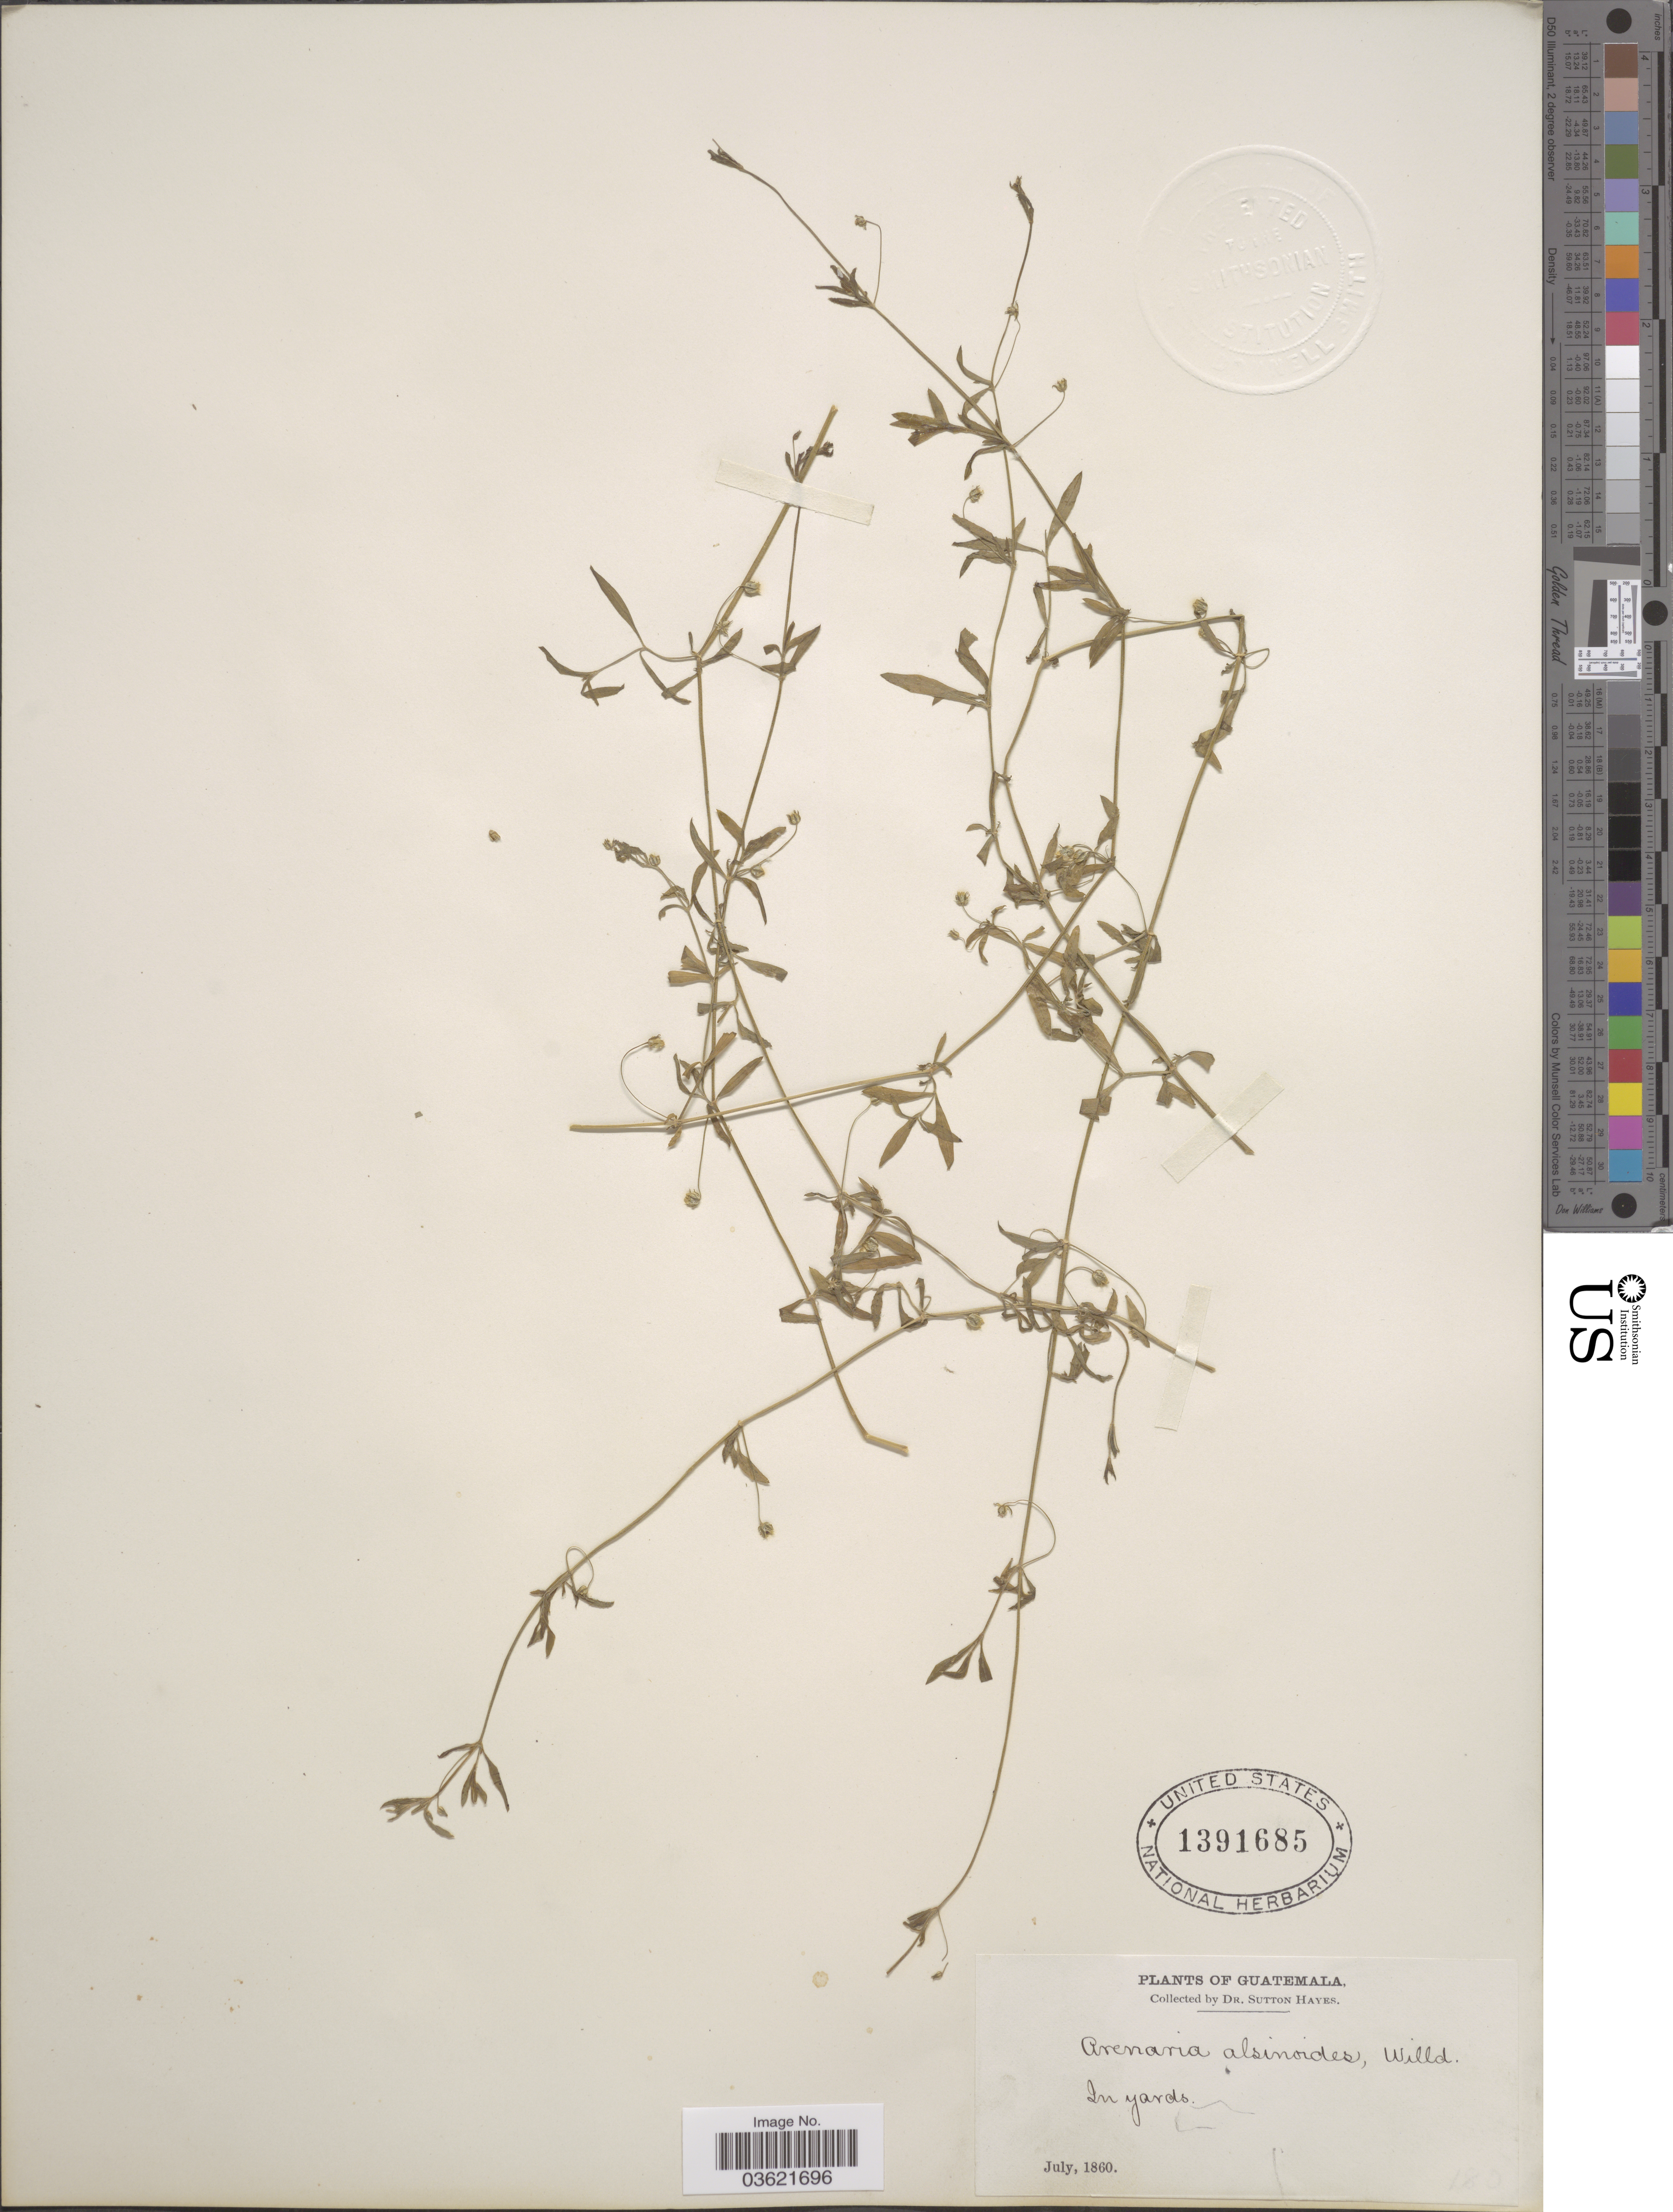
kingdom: Plantae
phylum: Tracheophyta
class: Magnoliopsida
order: Caryophyllales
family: Caryophyllaceae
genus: Arenaria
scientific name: Arenaria lanuginosa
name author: (Michx.) Rohrb.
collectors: S. Hayes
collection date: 1860-07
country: Guatemala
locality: In yards.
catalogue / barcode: US 1391685